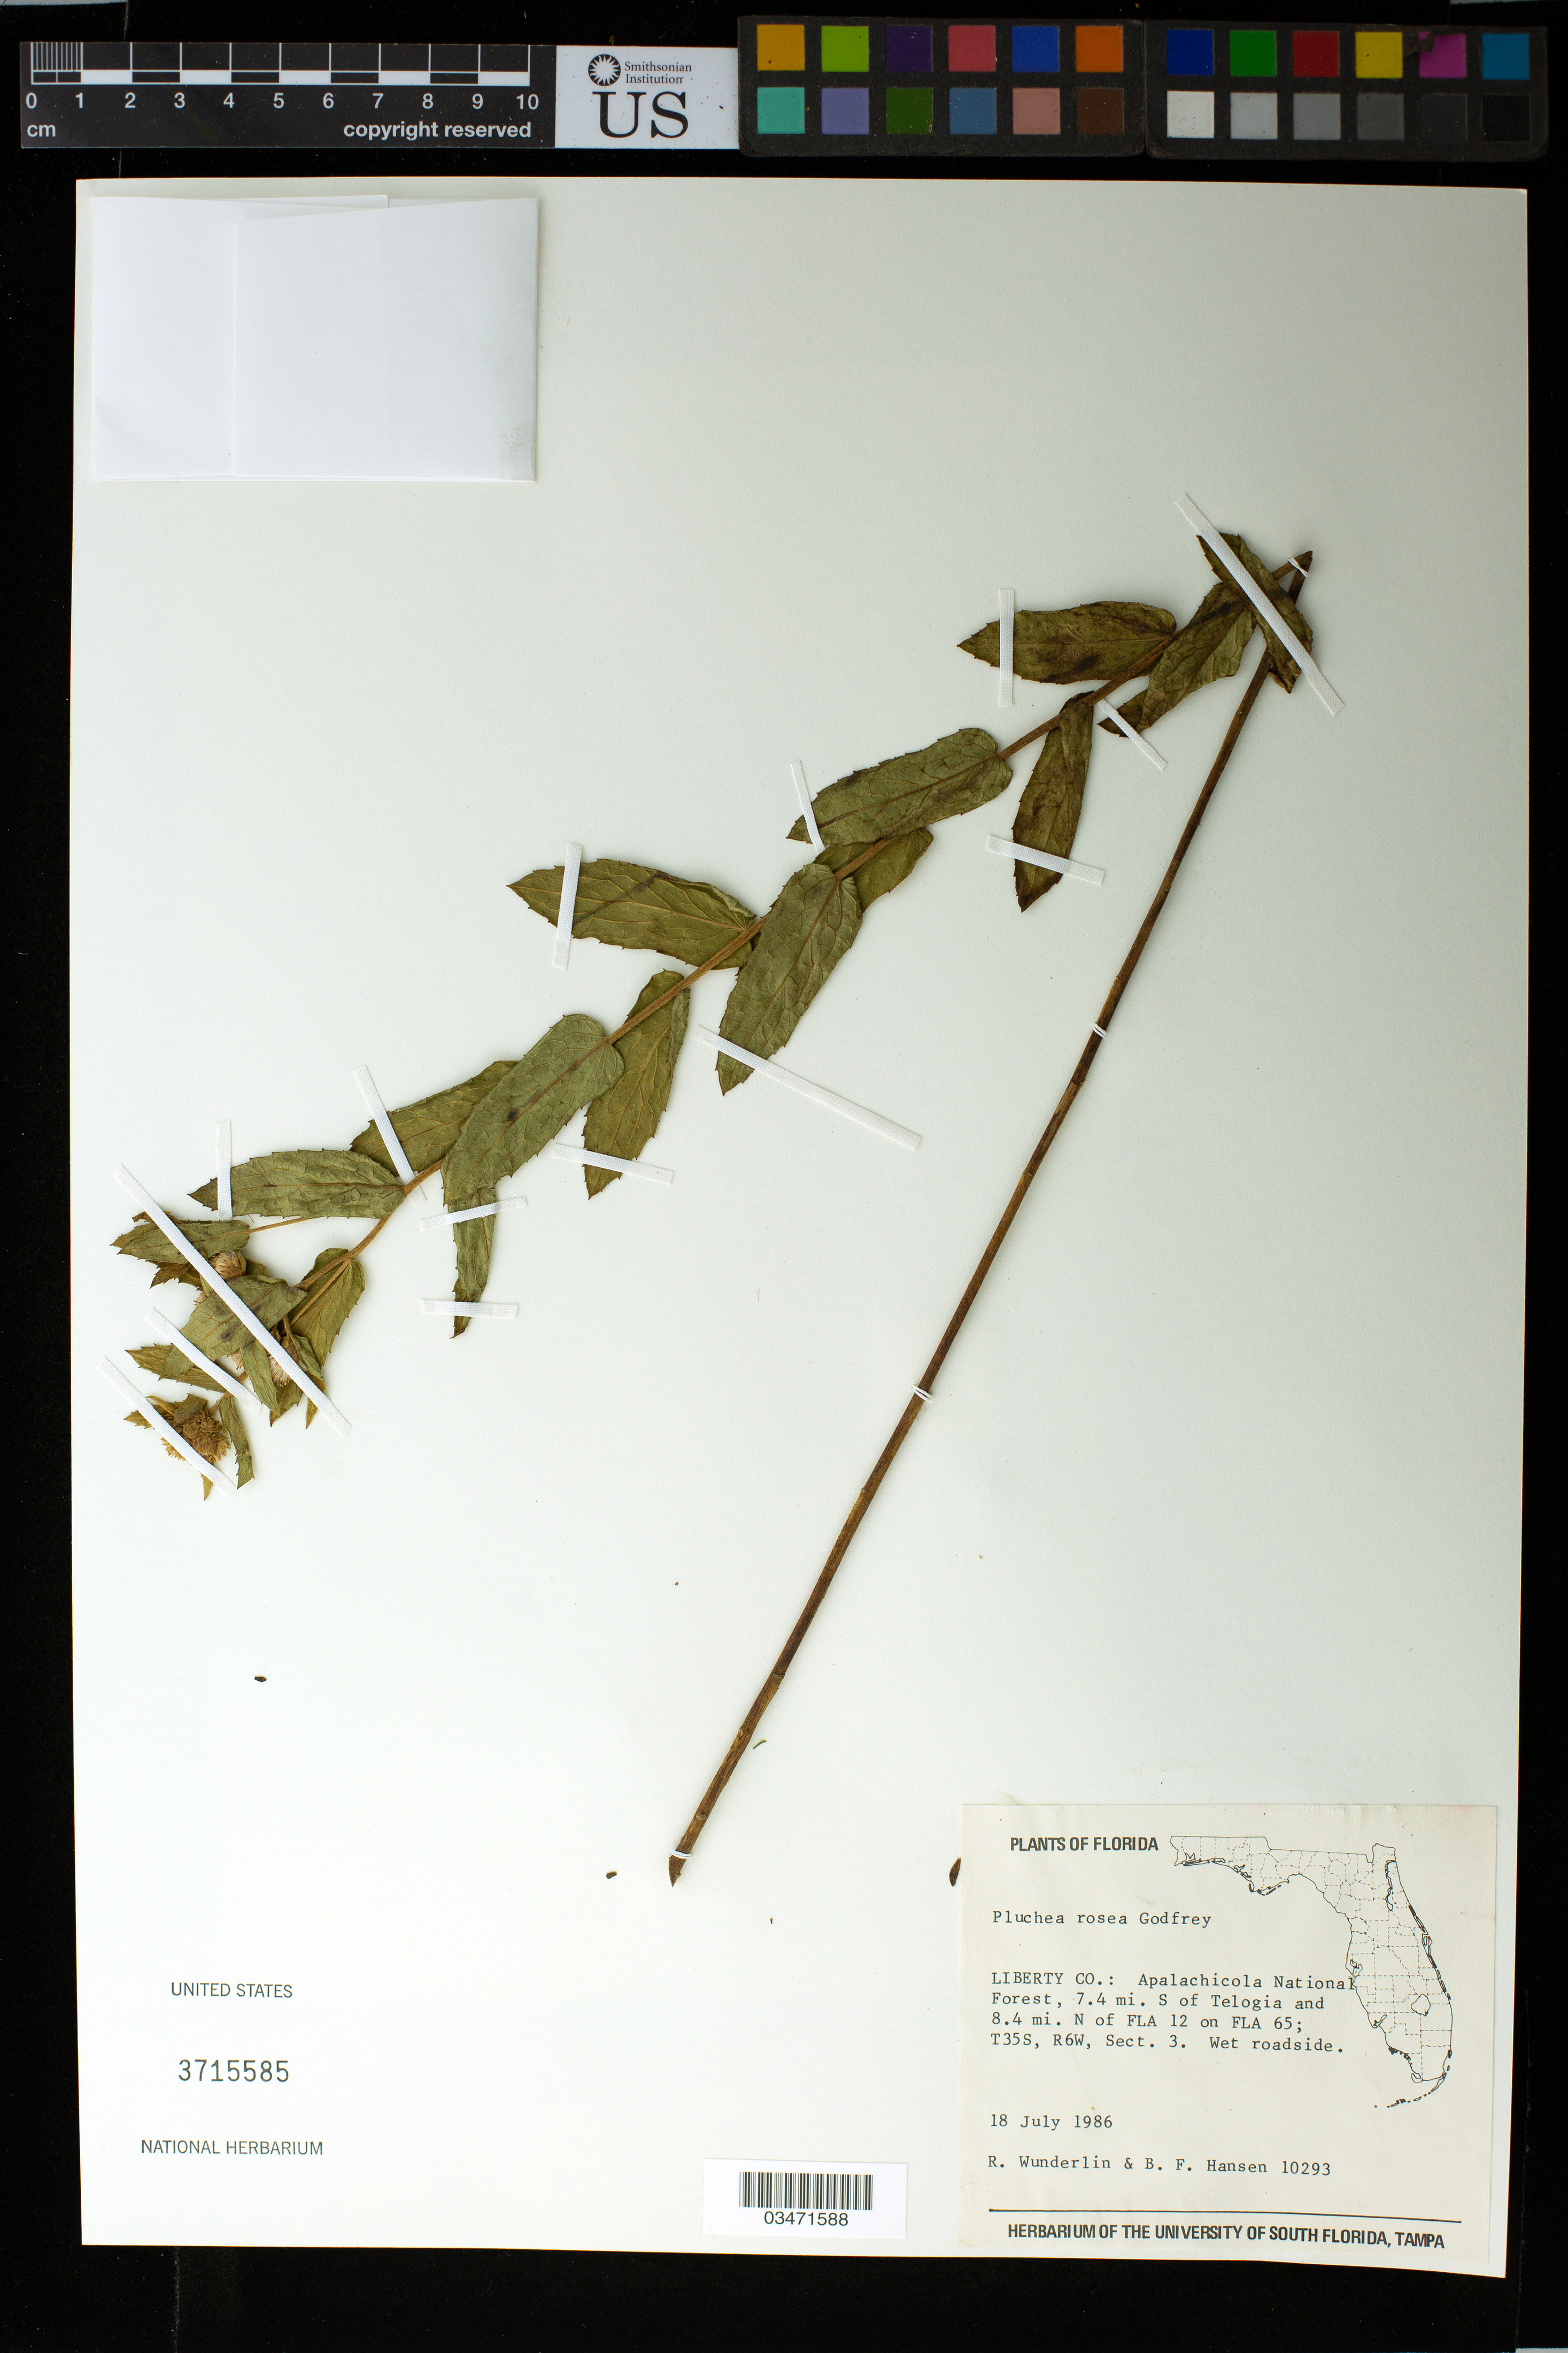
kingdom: Plantae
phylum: Tracheophyta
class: Magnoliopsida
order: Asterales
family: Asteraceae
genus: Pluchea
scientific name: Pluchea rosea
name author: R.K. Godfrey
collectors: R. P. Wunderlin & B. Hansen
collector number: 10293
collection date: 1986-07-18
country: United States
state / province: Florida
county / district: Liberty County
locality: Apalachicola National Forest, 7.4 miles S of Telogia and 8.4 miles N of FLA 12 on FLA 65: T35S, R6W, Sect. 3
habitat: Wet roadside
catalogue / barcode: US 3715585